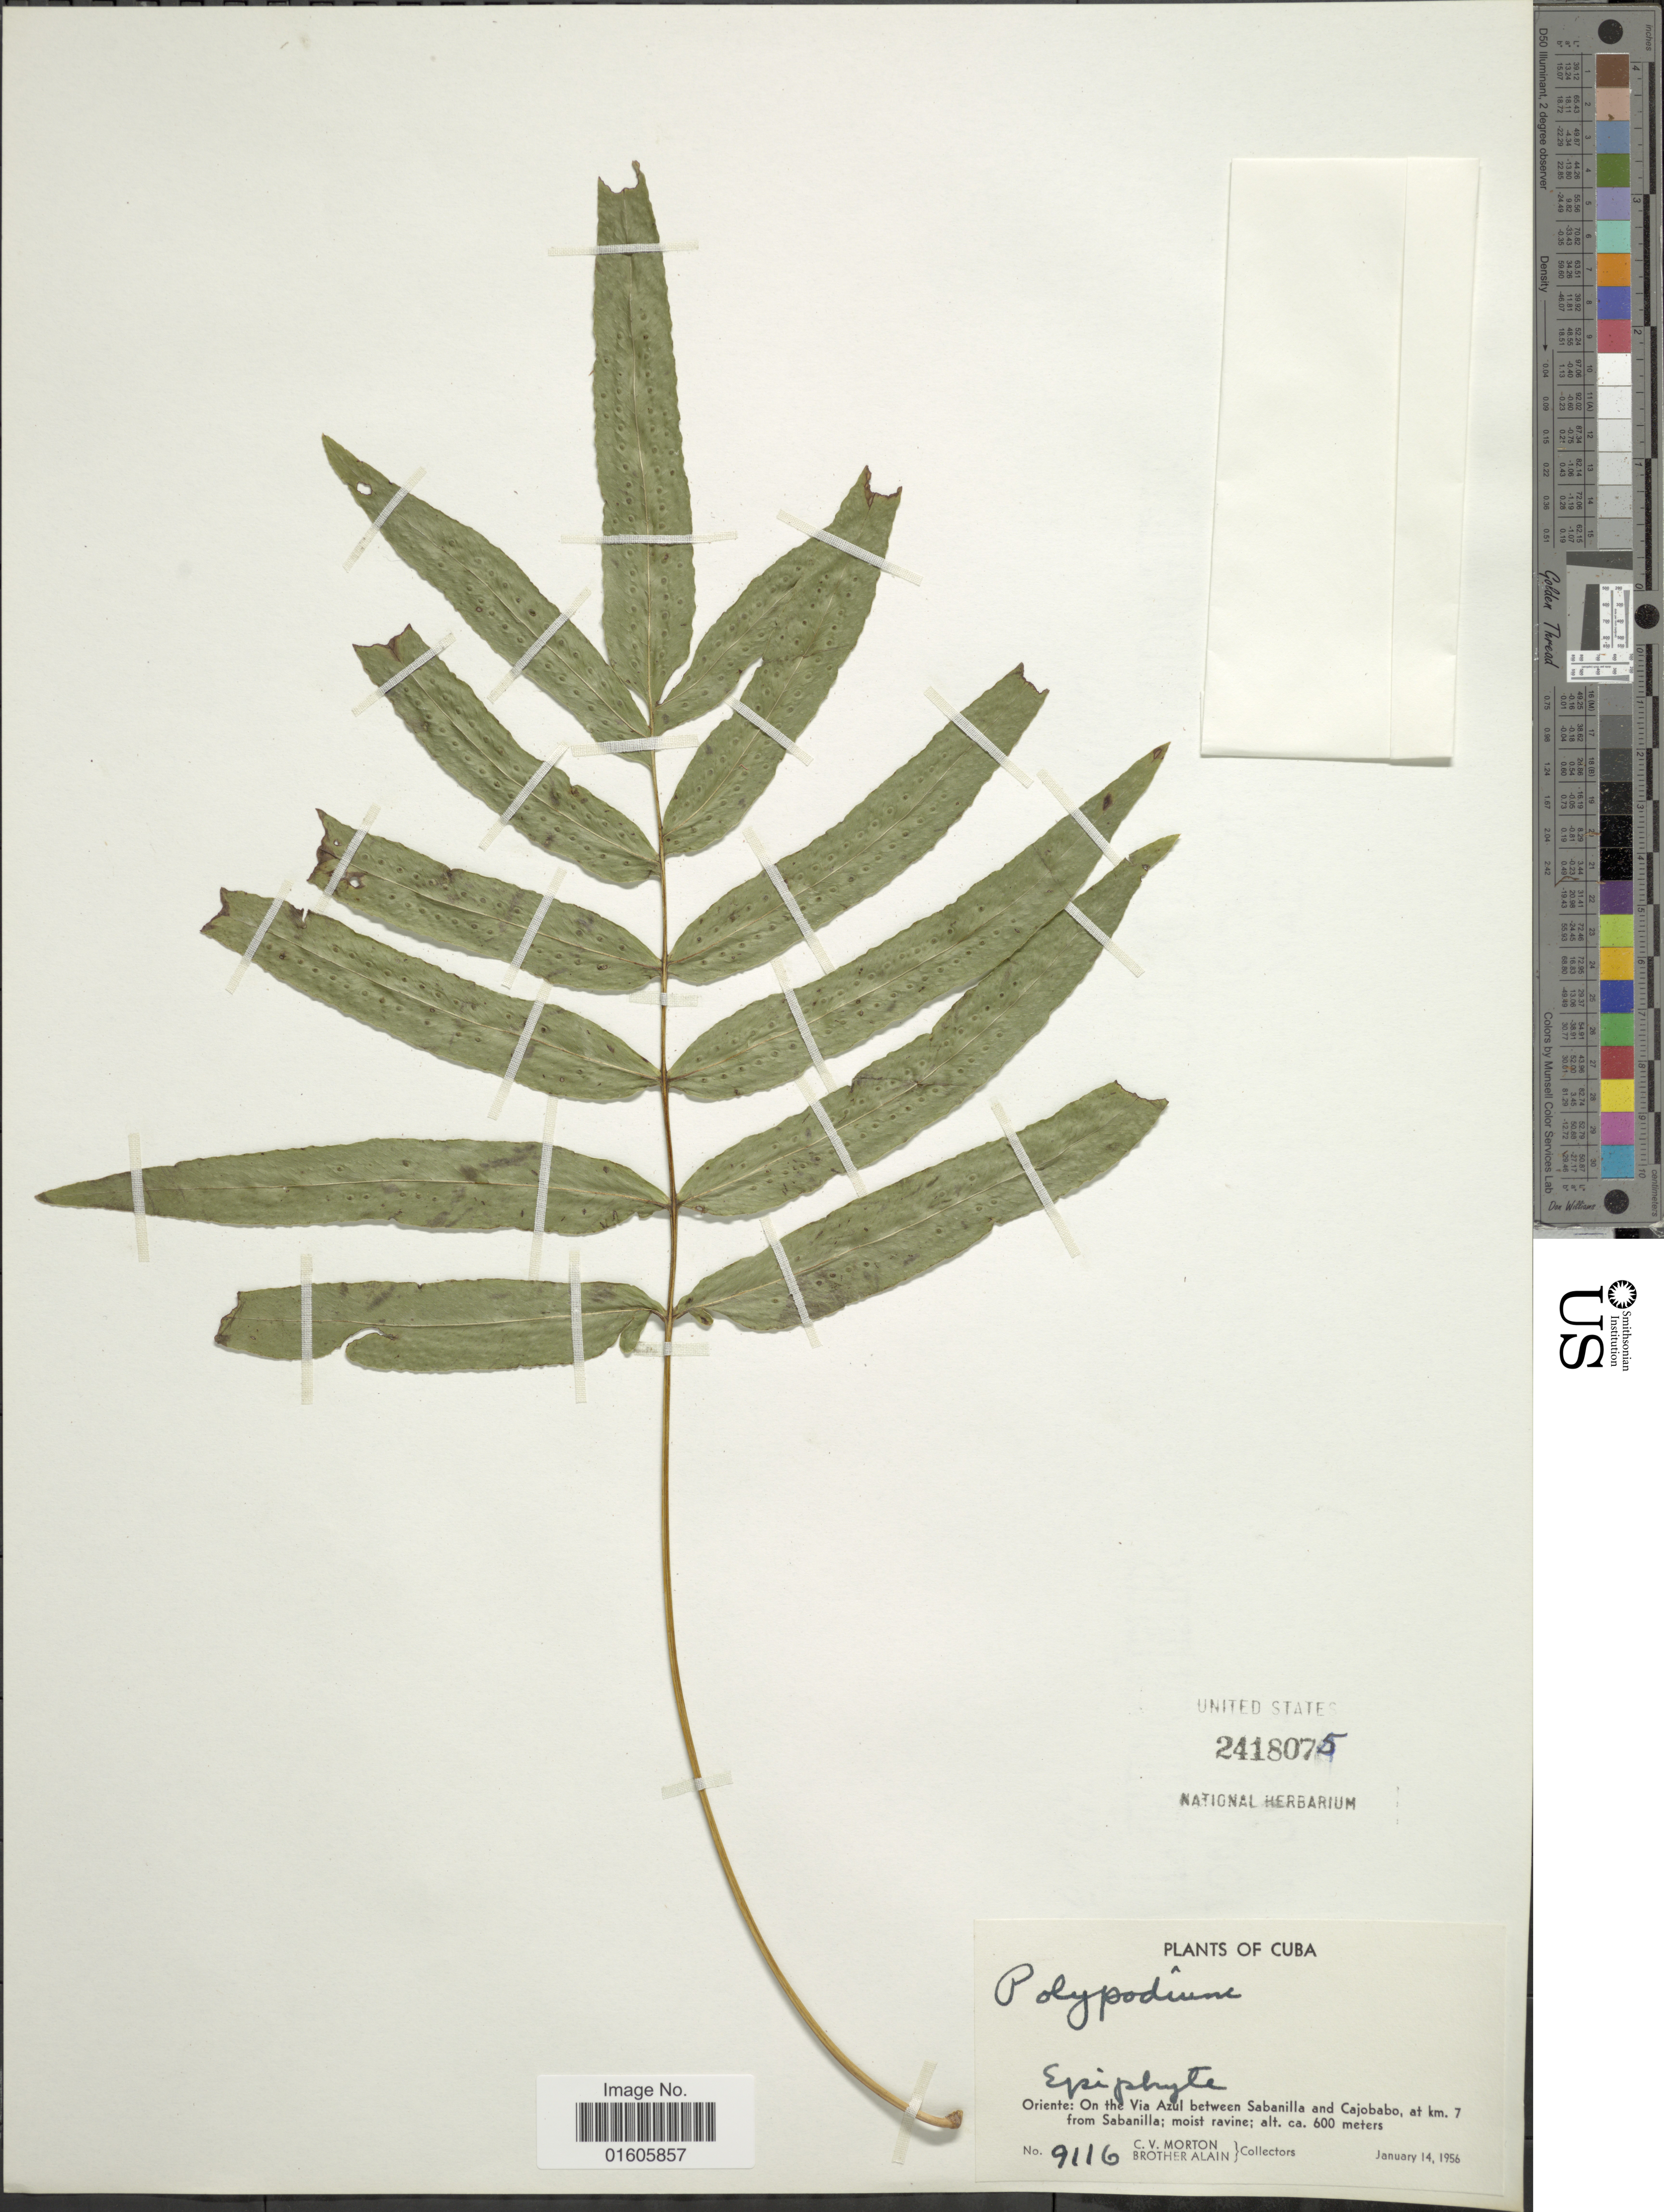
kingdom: Plantae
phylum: Tracheophyta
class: Polypodiopsida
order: Polypodiales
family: Polypodiaceae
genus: Serpocaulon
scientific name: Serpocaulon sp.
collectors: C. V. Morton & Bro. Alain - DO NOT USE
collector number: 9116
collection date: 1956-01-14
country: Cuba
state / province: Oriente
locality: Oriente: On the Via Azul between Sabanilla and Cajobabo, at km. 7 from Sabanilla.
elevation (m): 600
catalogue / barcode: US 2418075